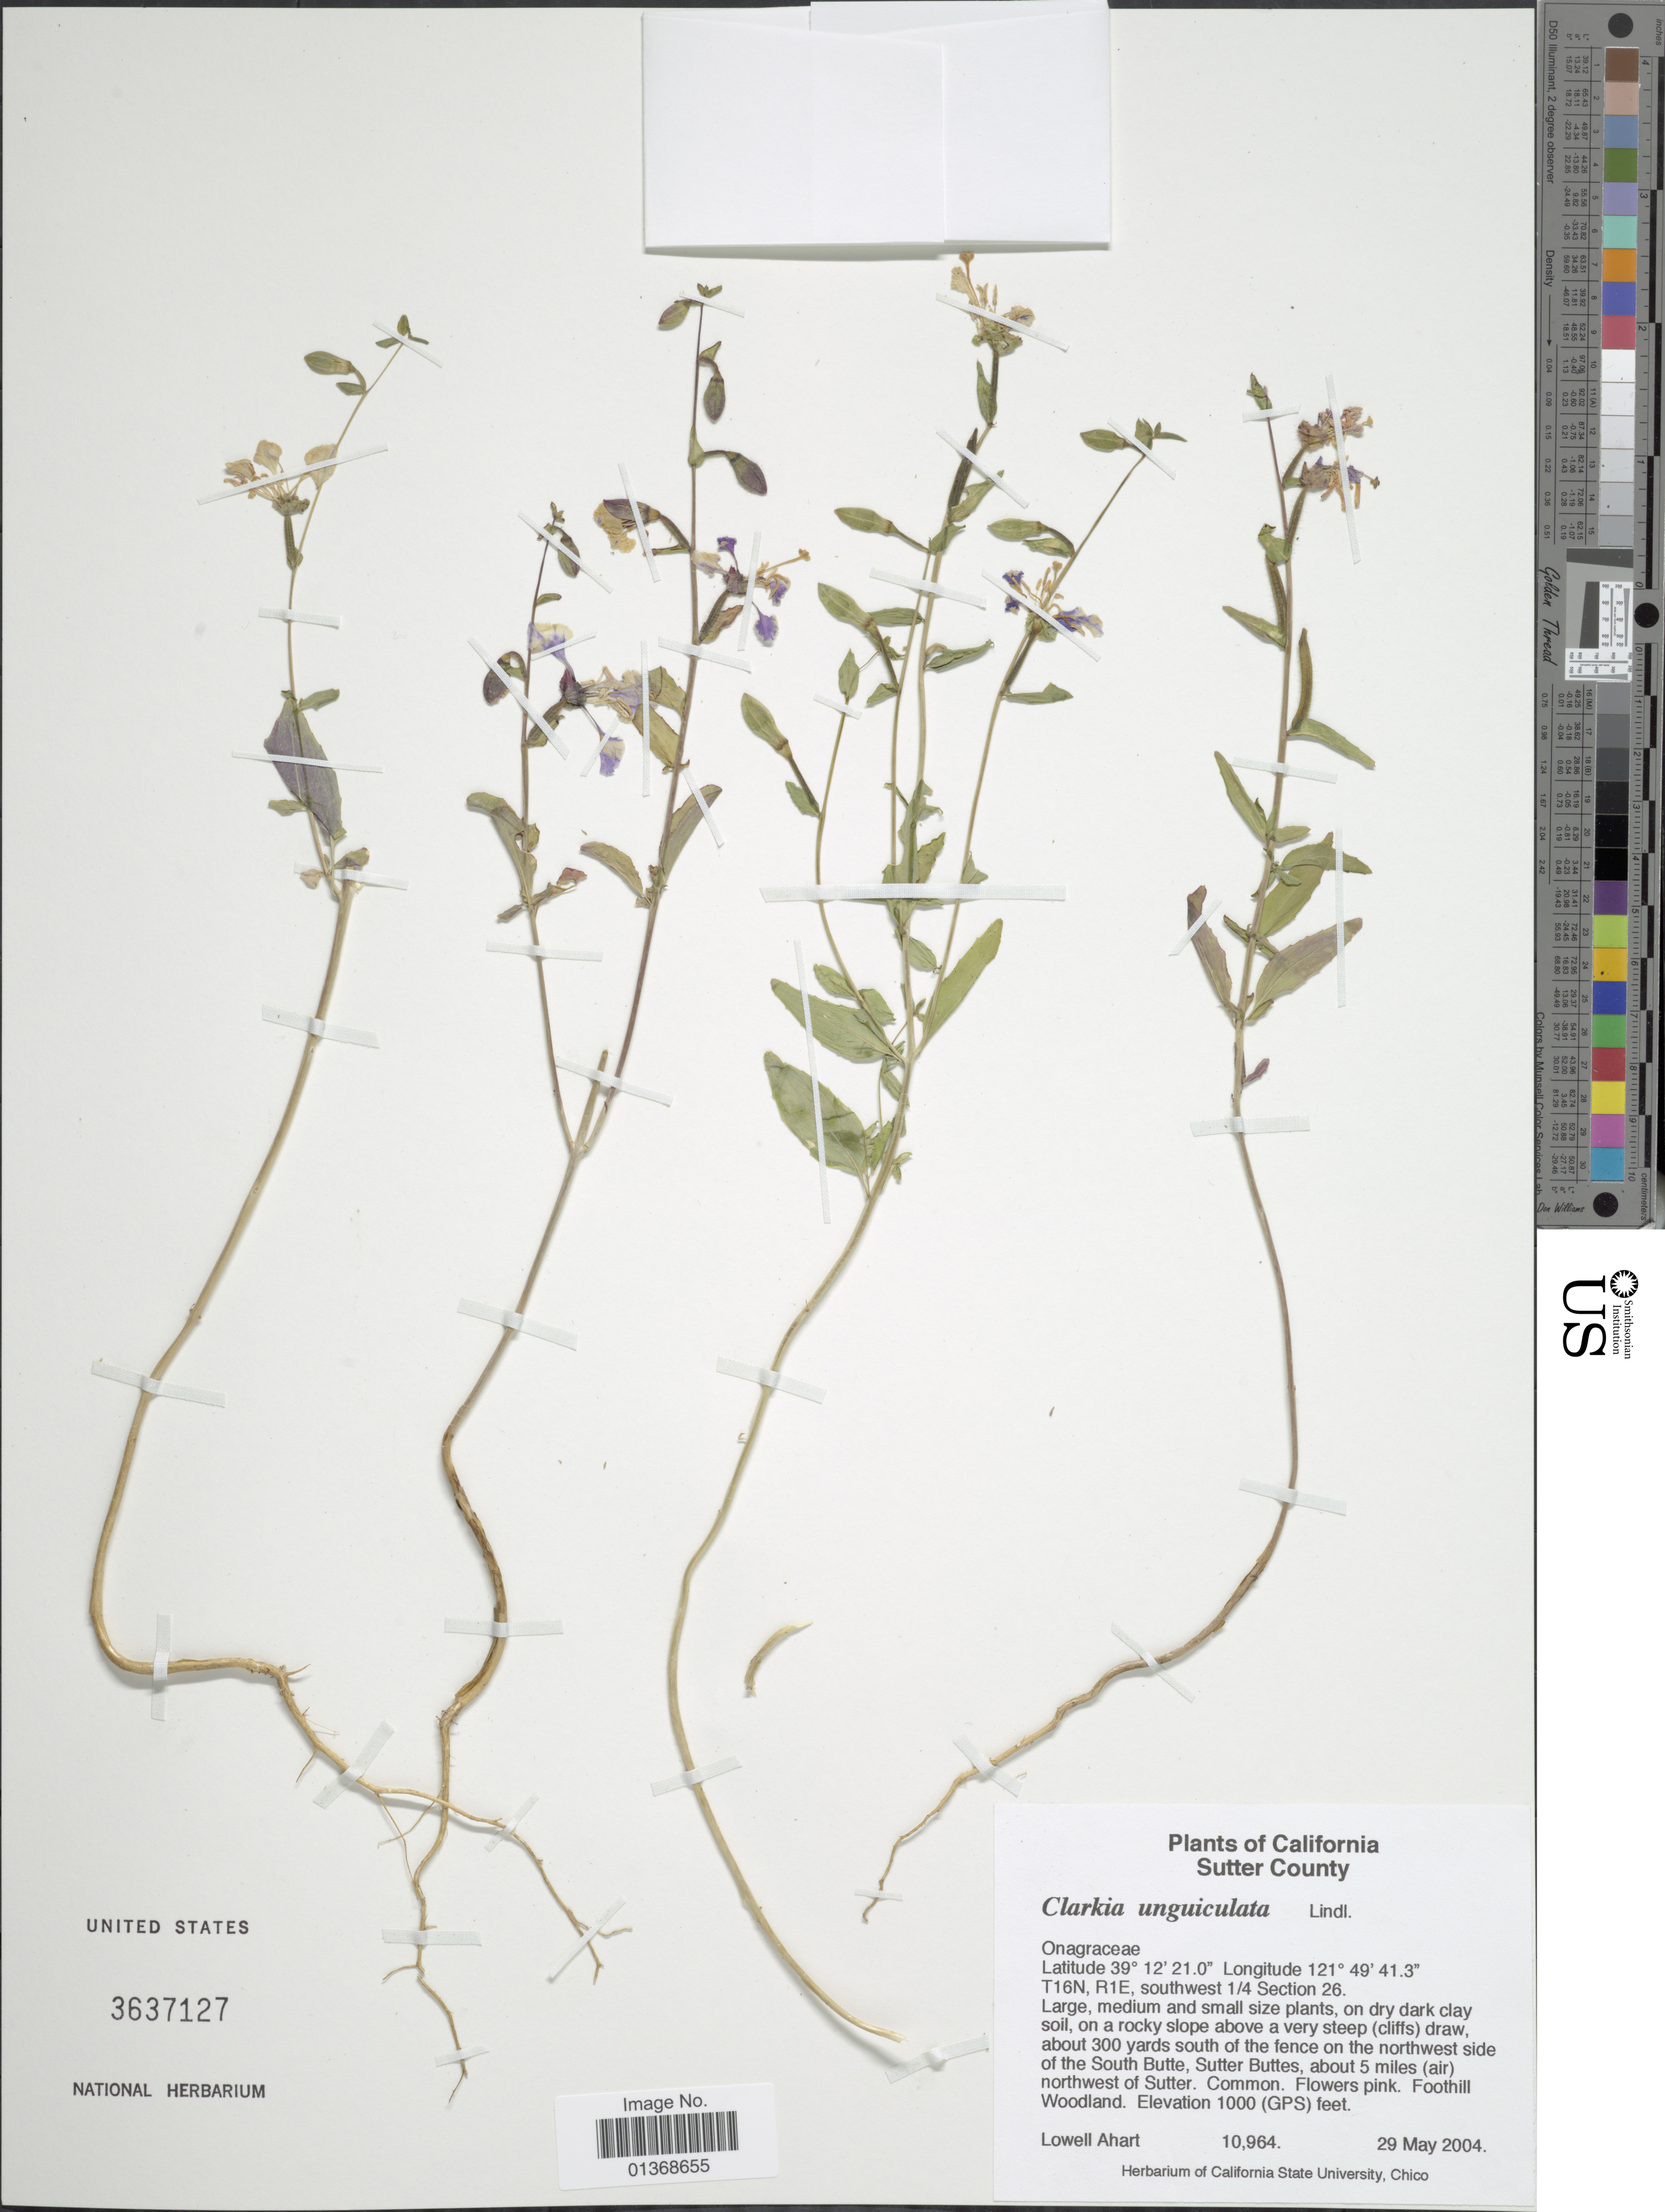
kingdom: Plantae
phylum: Tracheophyta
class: Magnoliopsida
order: Myrtales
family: Onagraceae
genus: Clarkia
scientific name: Clarkia unguiculata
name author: Lindl.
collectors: L. Ahart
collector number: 10964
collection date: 2004-05-29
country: United States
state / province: California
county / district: Sutter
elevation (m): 305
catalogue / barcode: US 3637127